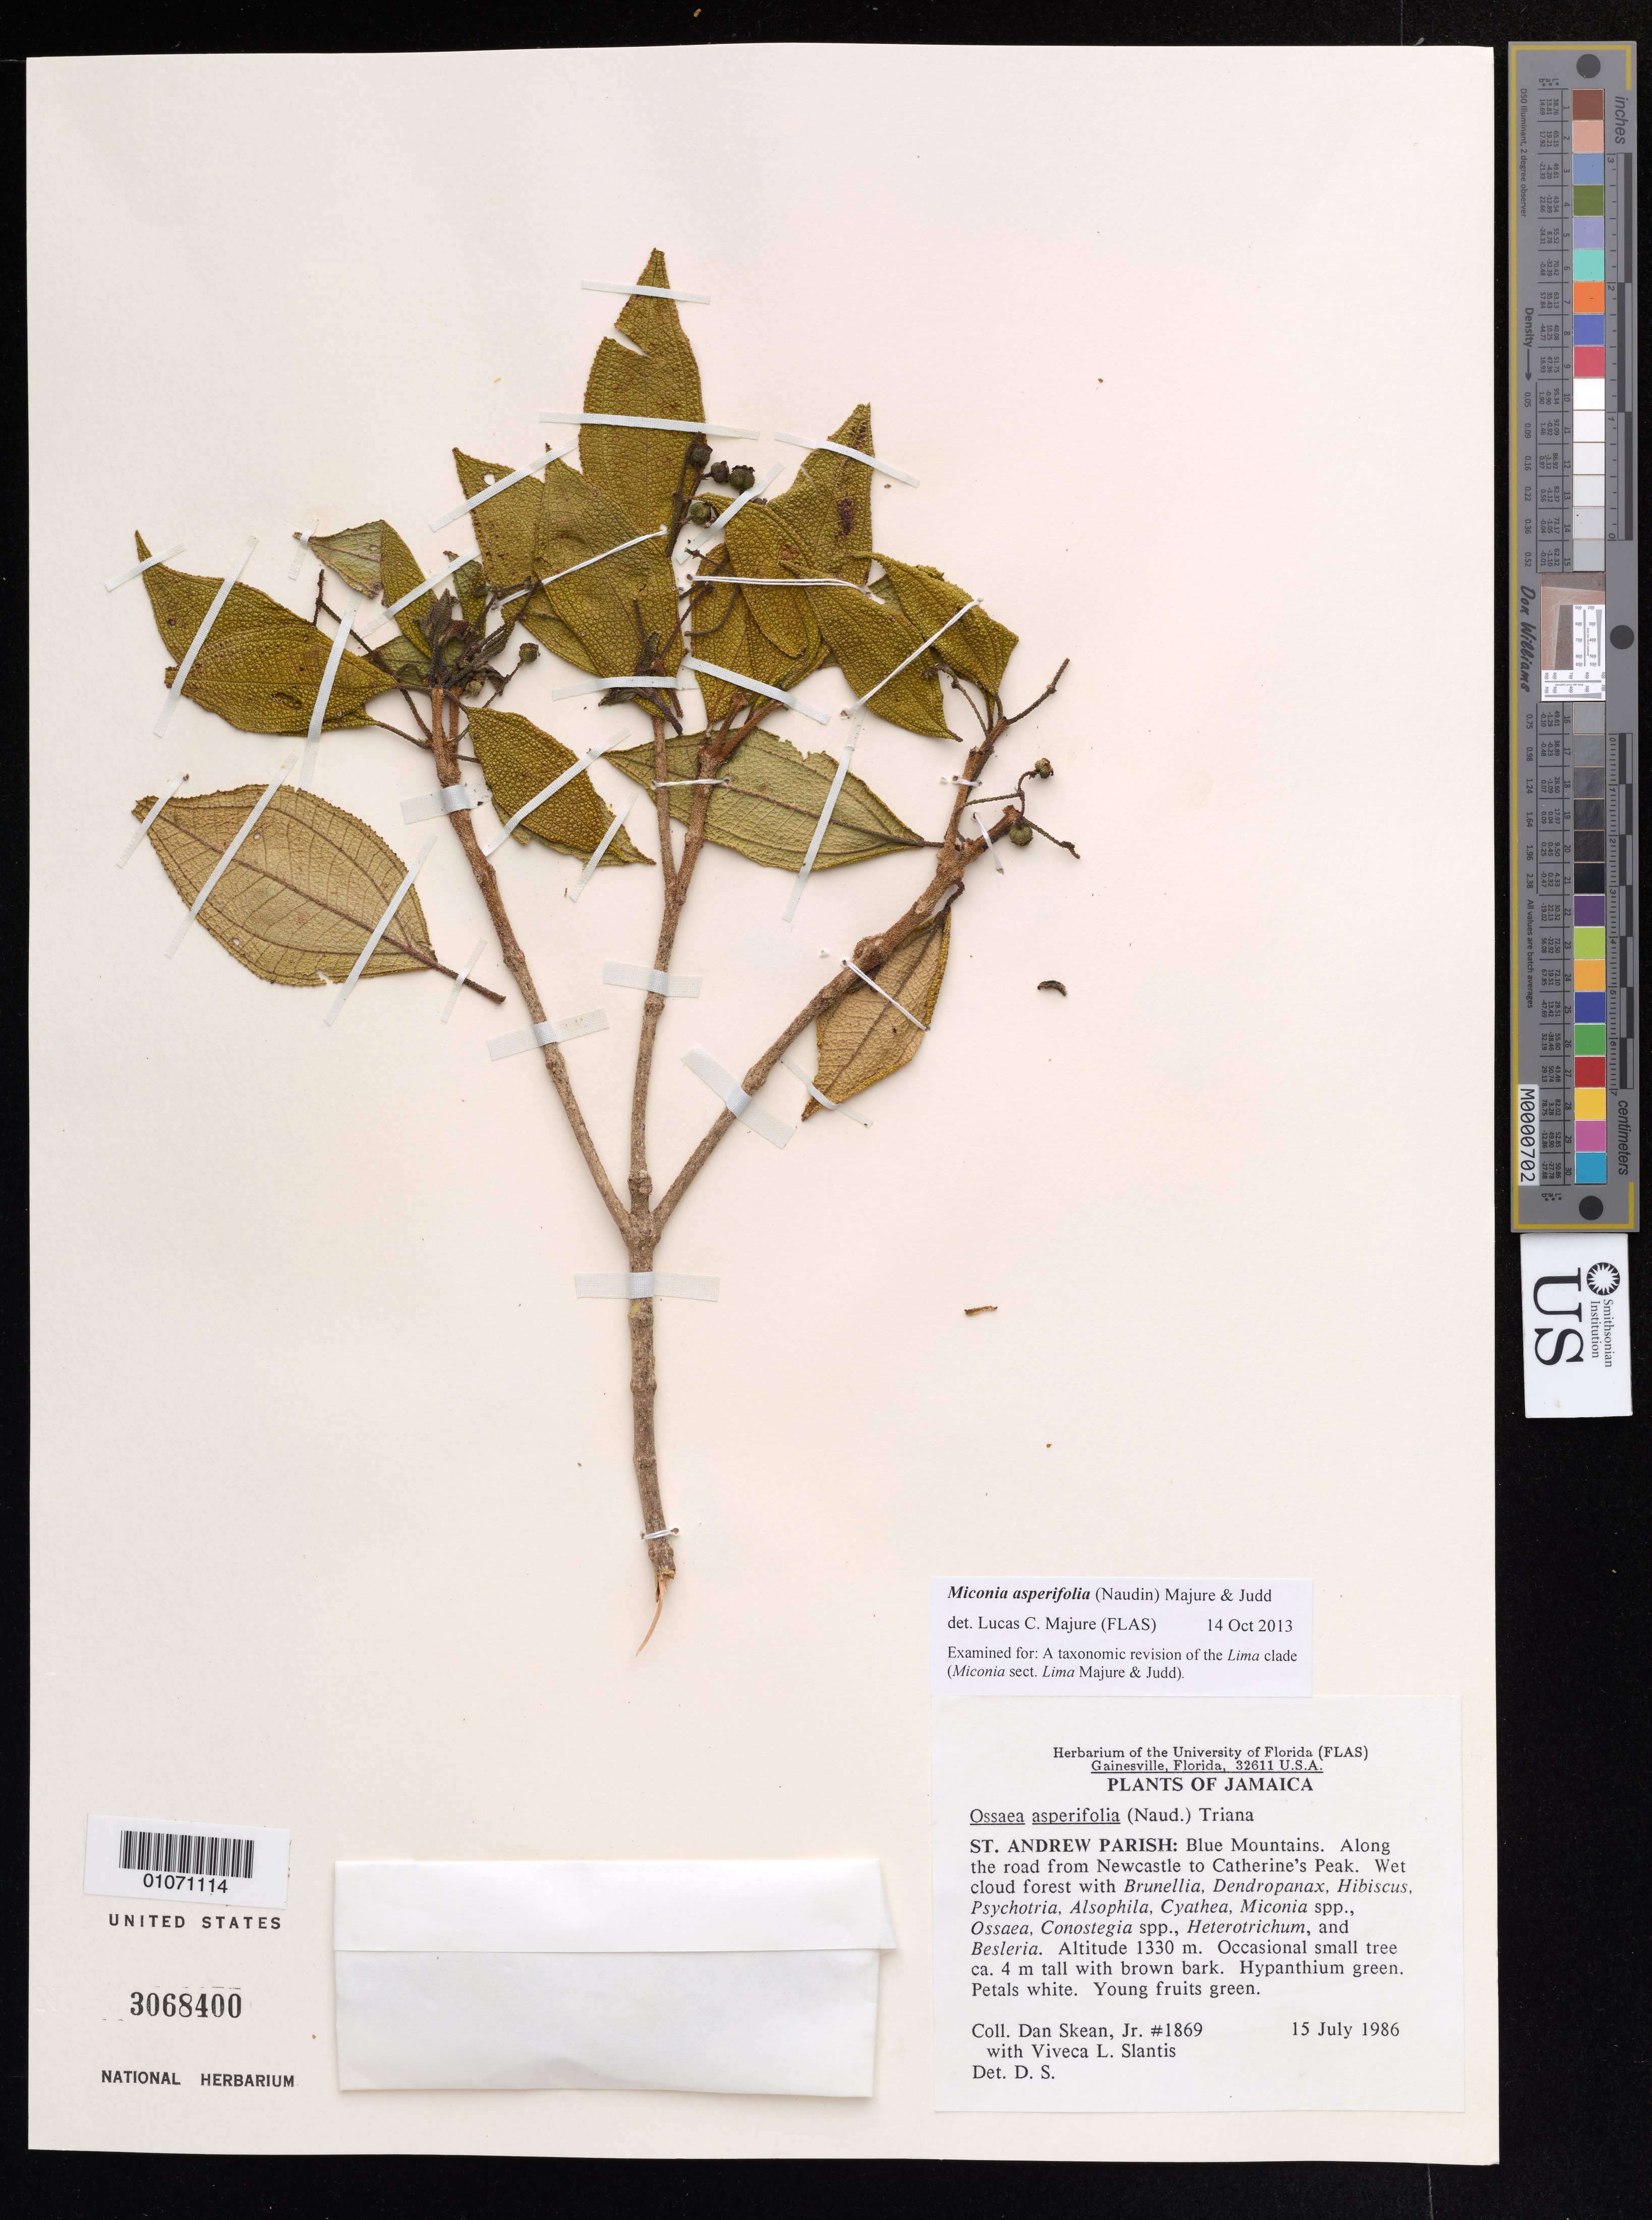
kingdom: Plantae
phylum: Tracheophyta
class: Magnoliopsida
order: Myrtales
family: Melastomataceae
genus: Miconia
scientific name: Miconia asperifolia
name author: (Naudin) Majure & Judd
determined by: Majure, Lucas C., (FLAS), University of Florida (UNITED STATES)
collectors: J. D. Skean & V. Slantis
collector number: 1869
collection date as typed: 15 Jul 1986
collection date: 1986-07-15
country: Jamaica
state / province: Saint Andrew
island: Jamaica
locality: Blue Mountains, along road from Newcastle to Catherine's Peak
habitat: Wet cloud forest with Brunellia, Dendropanax, Hibiscus, Psychotria, Alsophila, Cyathea, Miconia spp., Ossaea, Conostegia spp., Heterotrichum and Besleria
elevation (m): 1330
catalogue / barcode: US 3068400